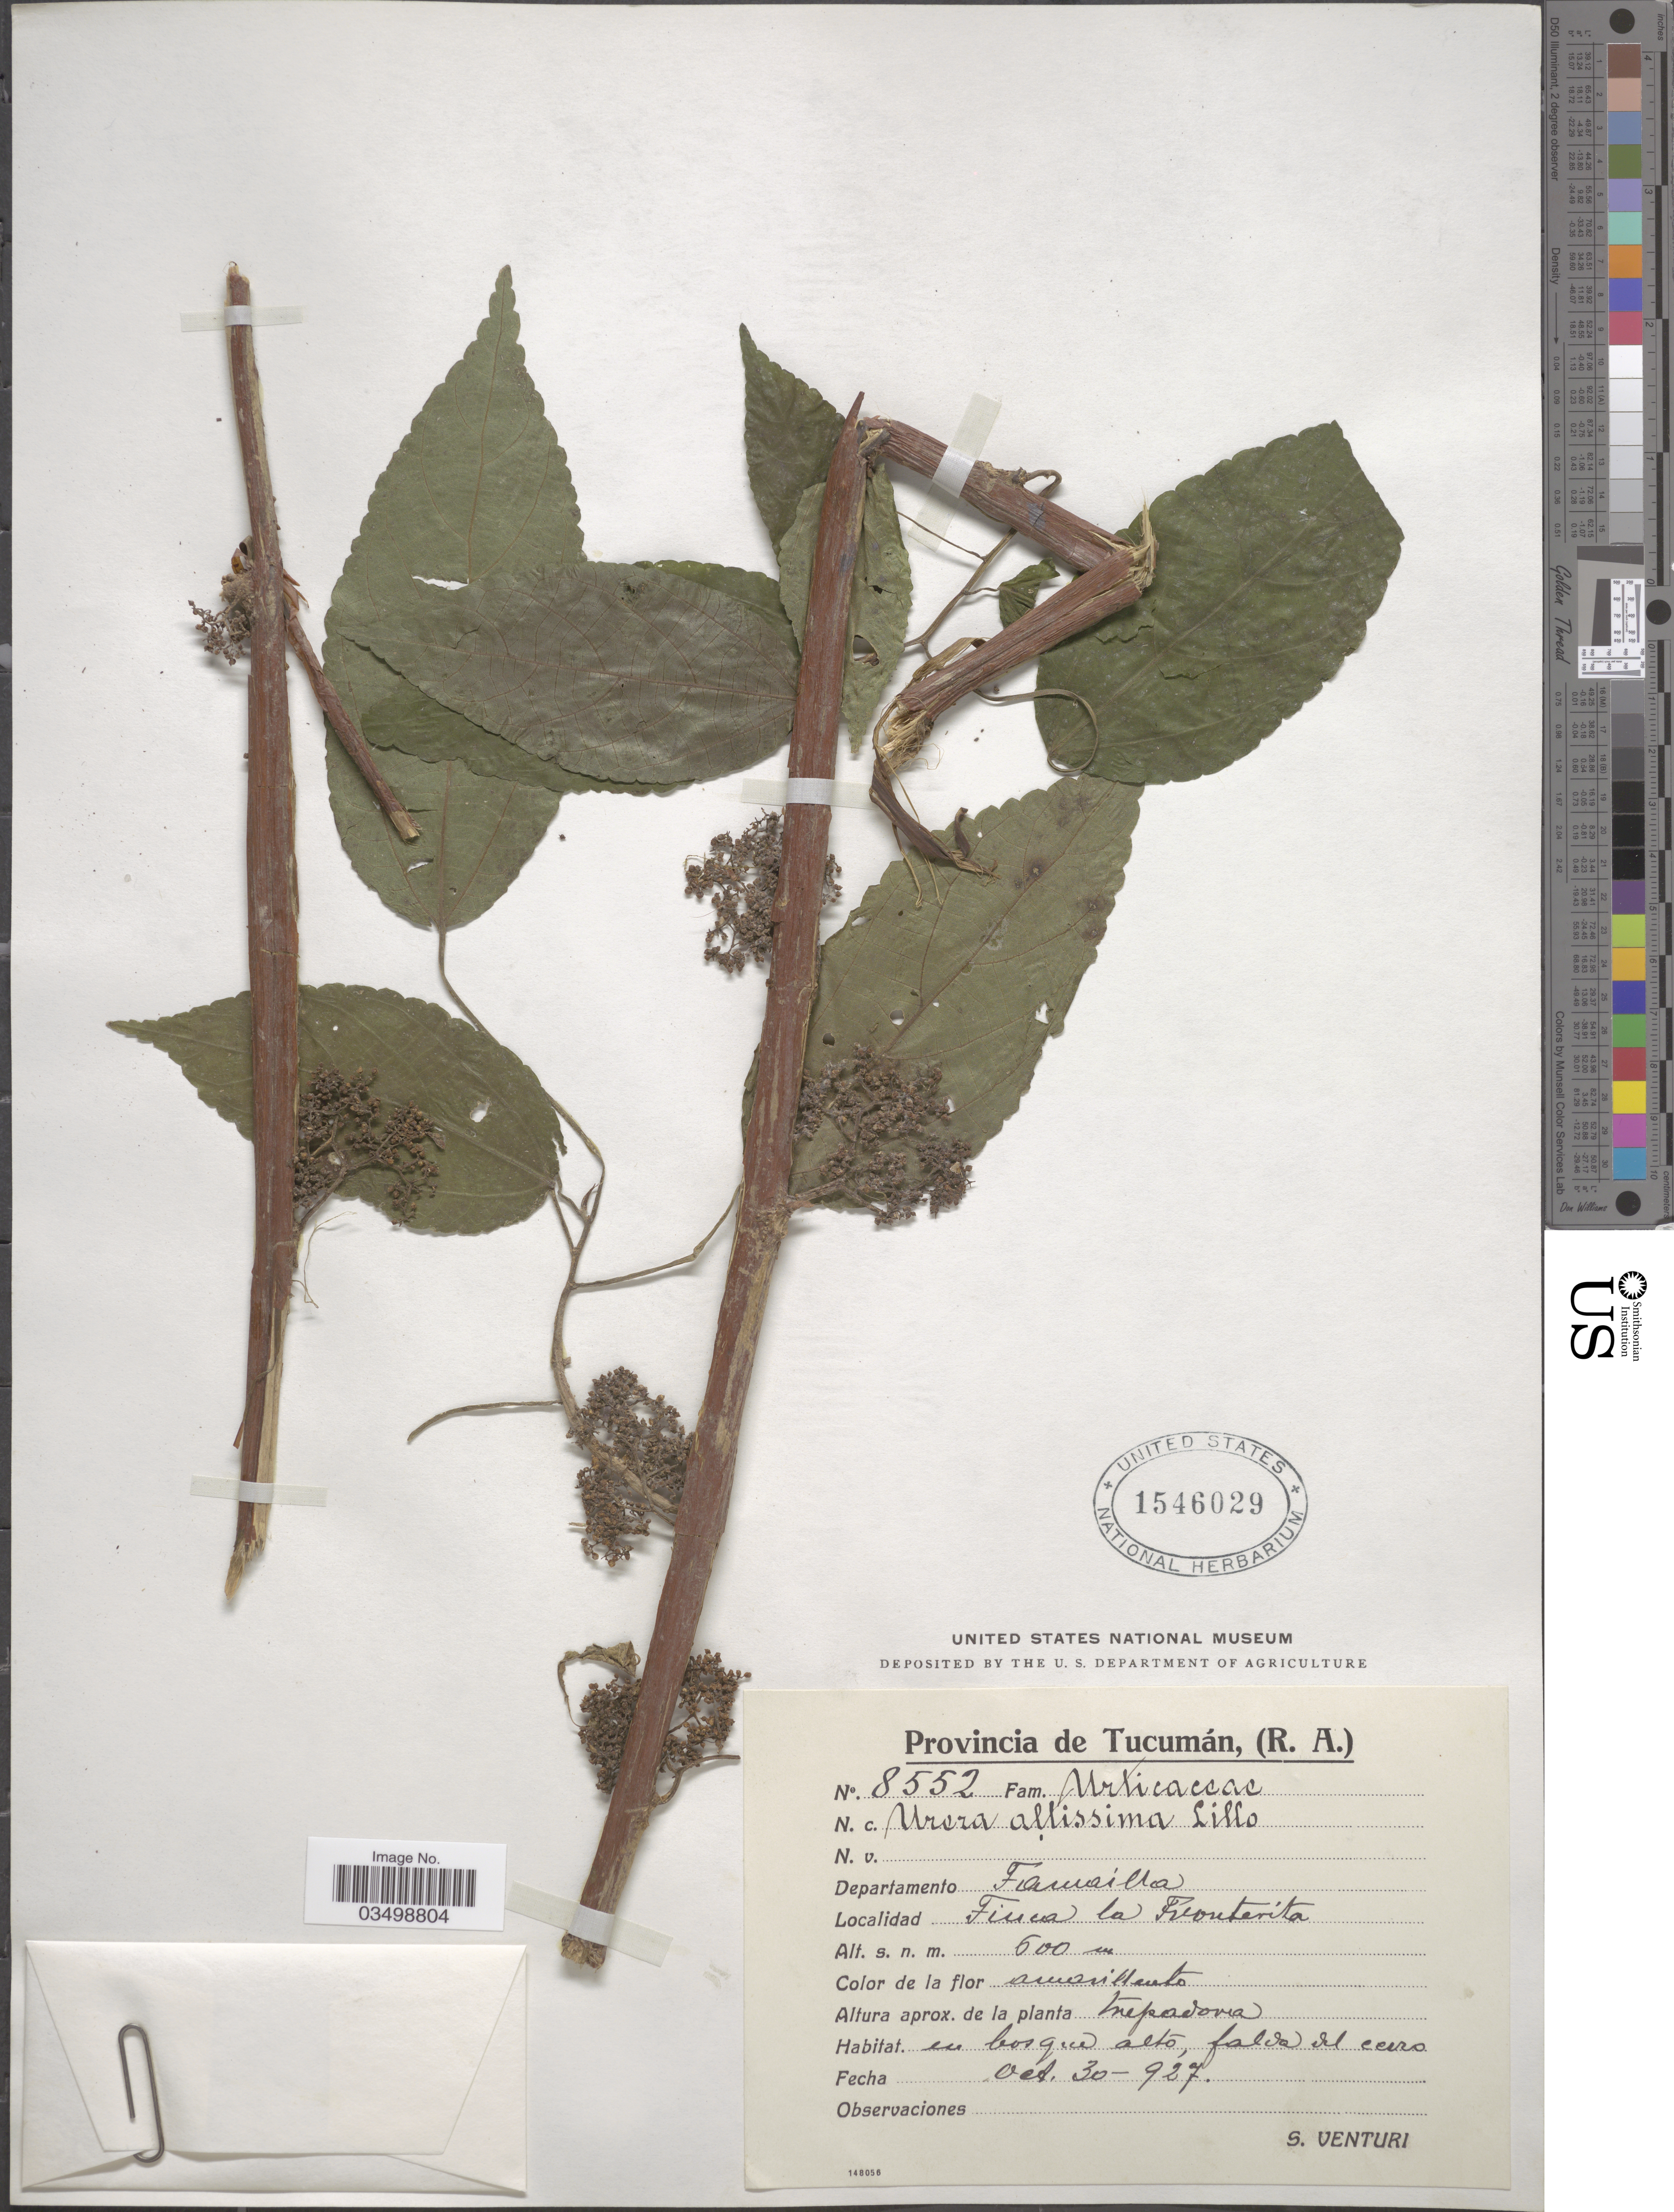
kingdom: Plantae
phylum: Tracheophyta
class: Magnoliopsida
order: Rosales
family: Urticaceae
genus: Urera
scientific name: Urera altissima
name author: Lillo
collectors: S. Venturi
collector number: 8552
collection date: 1927-10-30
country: Argentina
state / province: Tucuman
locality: Departamento Famailla. Finca la Fronterita.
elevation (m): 600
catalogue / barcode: US 1546029